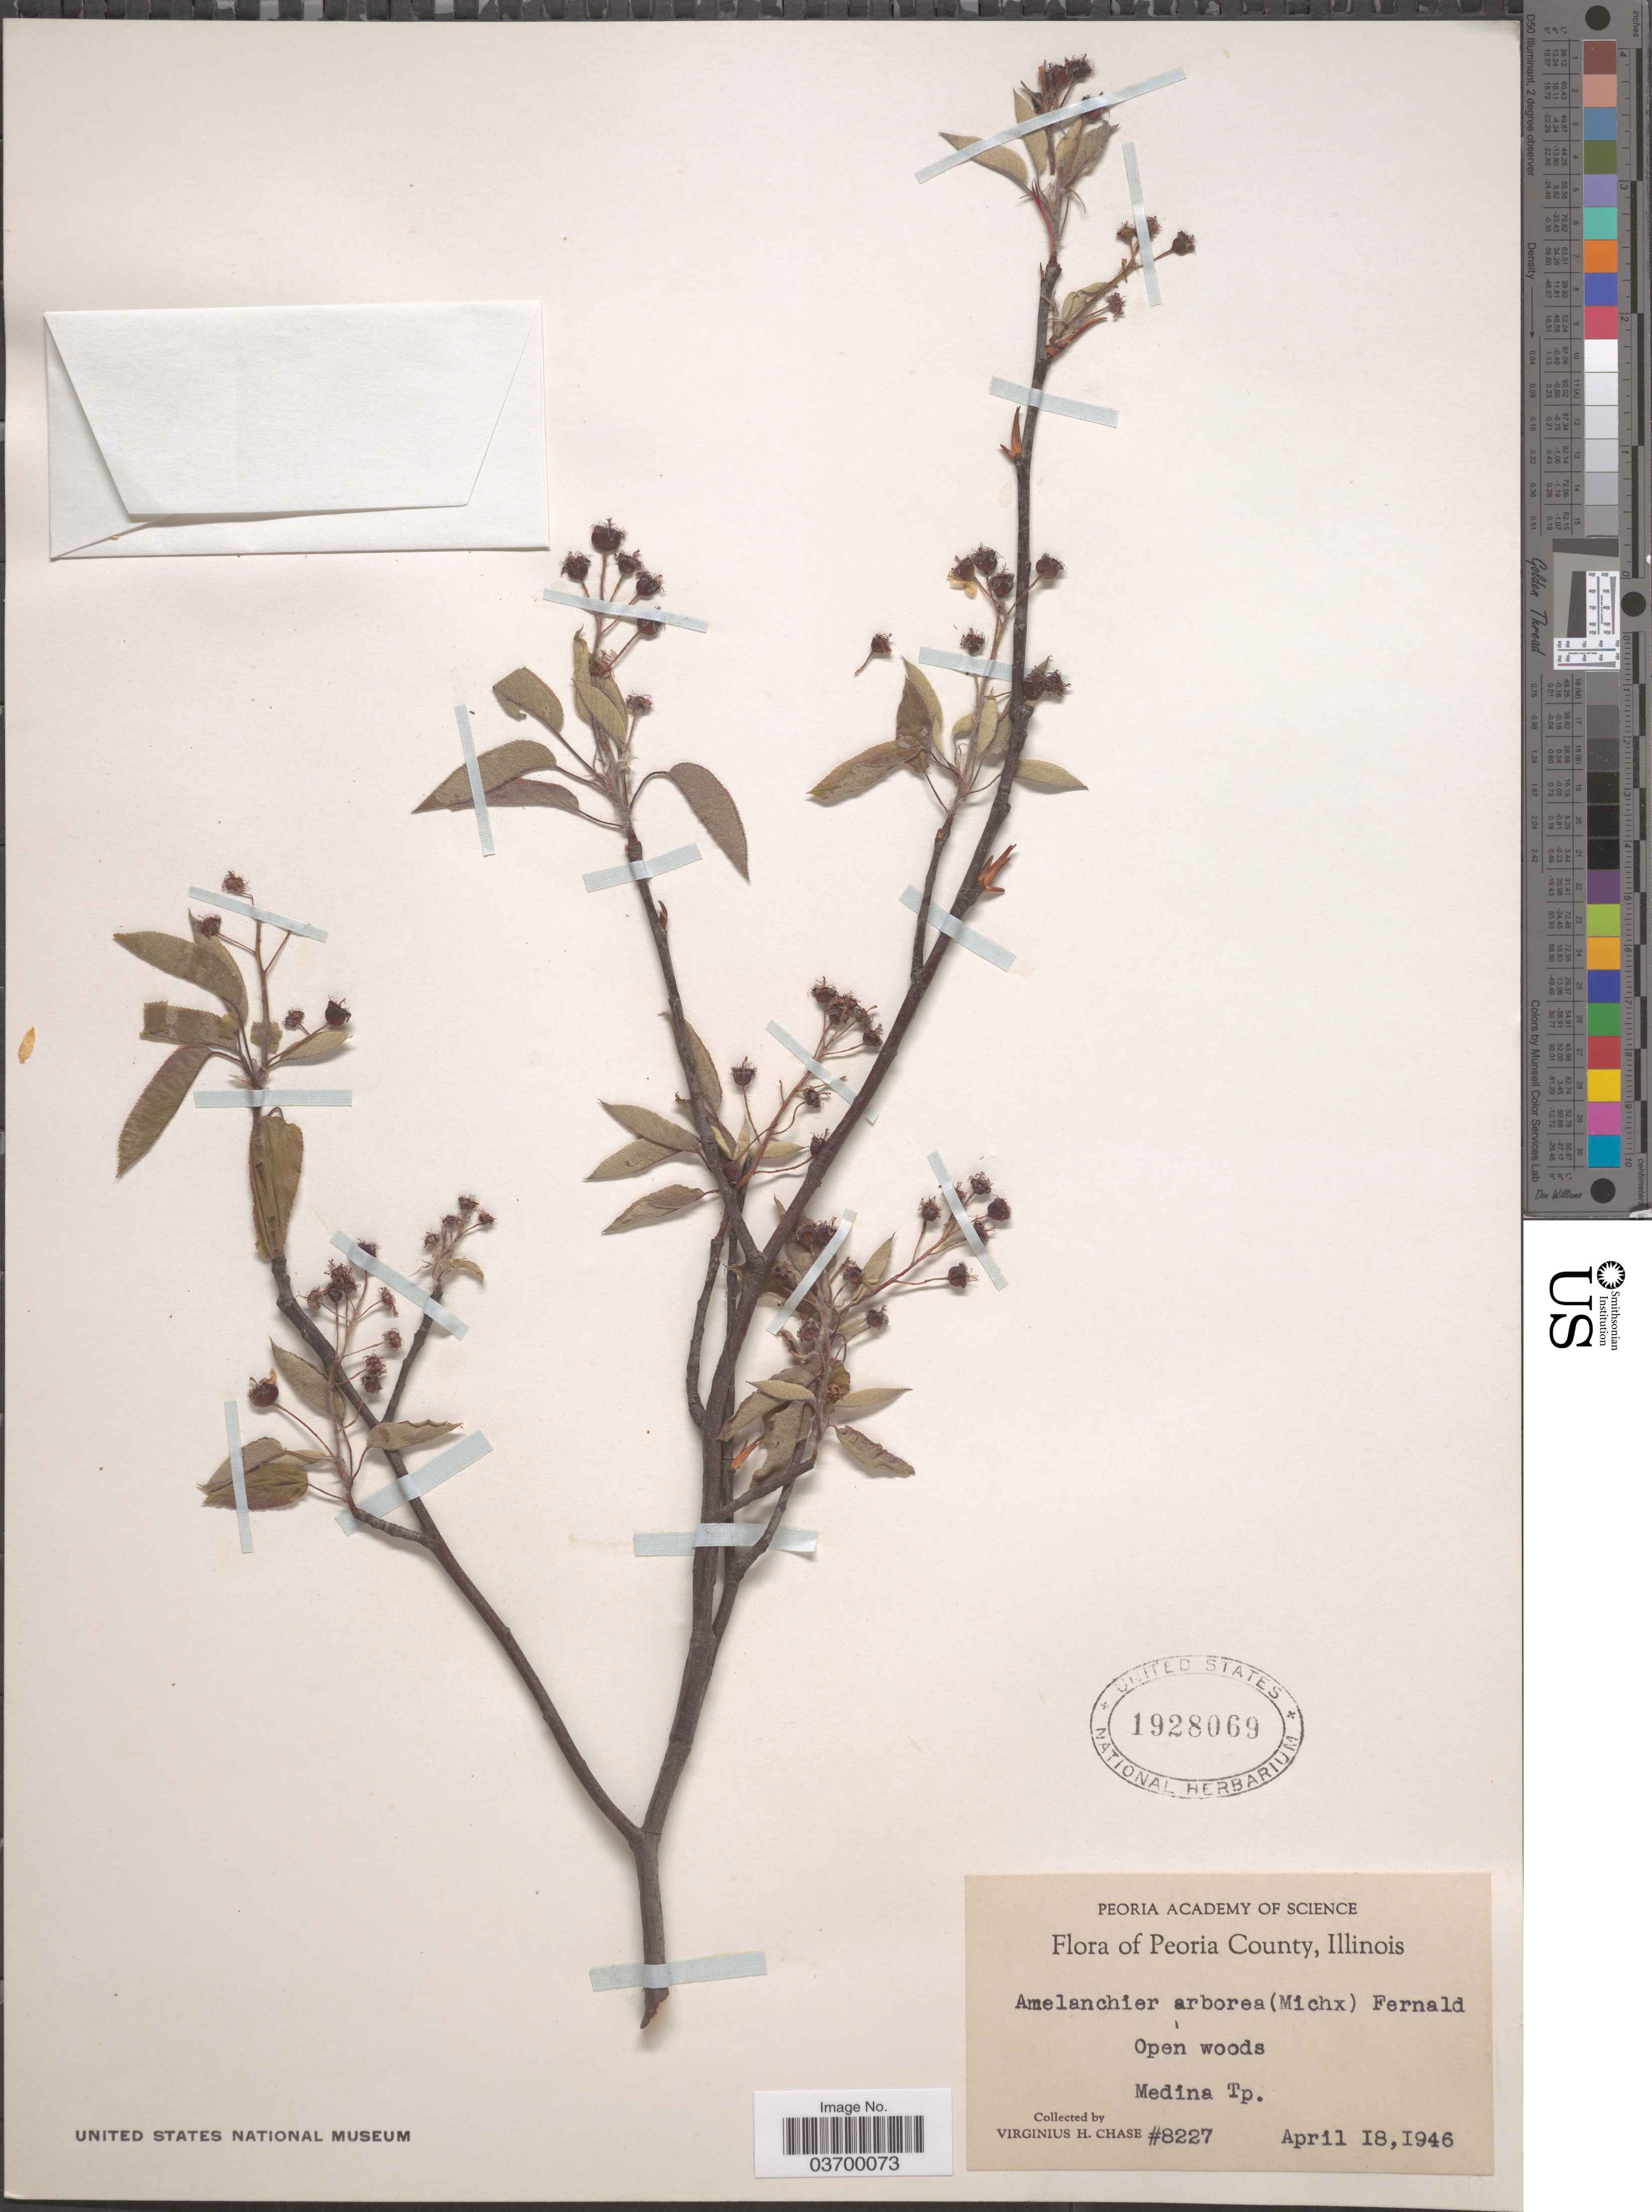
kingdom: Plantae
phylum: Tracheophyta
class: Magnoliopsida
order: Rosales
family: Rosaceae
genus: Amelanchier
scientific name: Amelanchier arborea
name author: (F. Michx.) Fernald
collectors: V. H. Chase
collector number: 8227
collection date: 1946-04-18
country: United States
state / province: Illinois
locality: Peoria County. Medina Tp.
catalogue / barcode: US 1928069